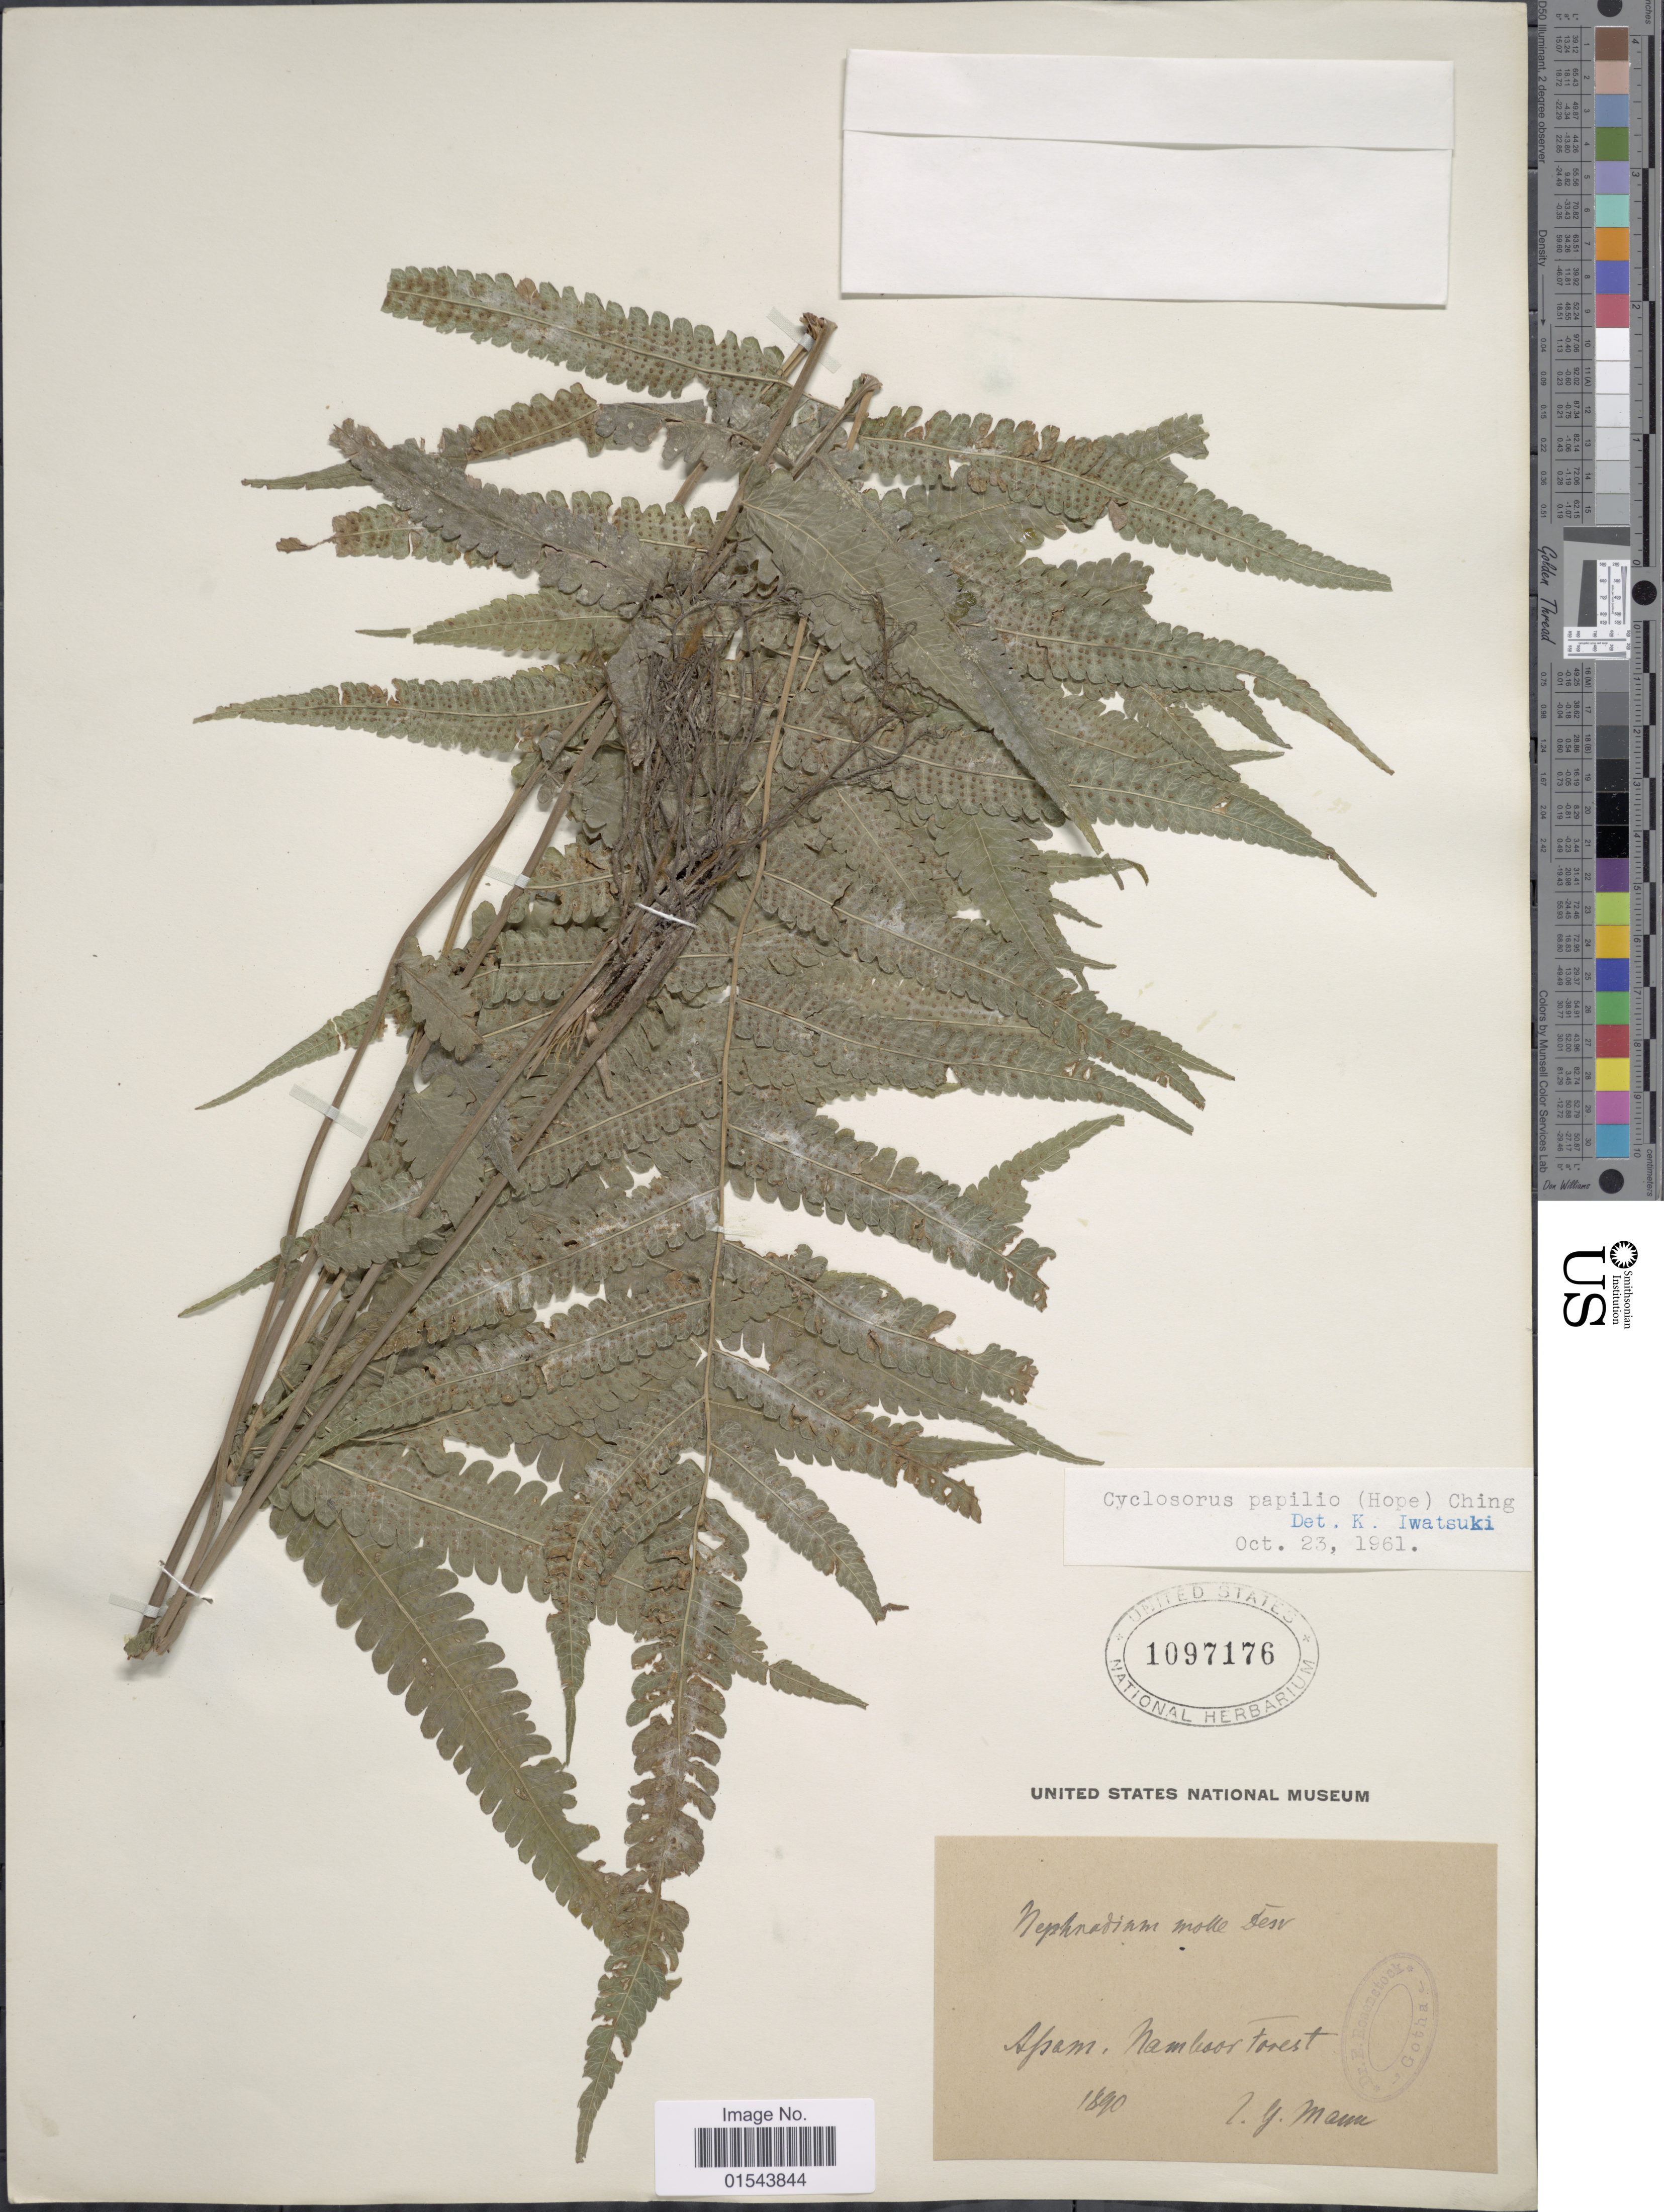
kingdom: Plantae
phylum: Tracheophyta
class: Polypodiopsida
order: Polypodiales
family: Thelypteridaceae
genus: Christella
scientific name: Christella papilio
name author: (C. Hope) Ching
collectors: G. Mann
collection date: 1890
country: India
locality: Assam, Namkoor Forest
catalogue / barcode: US 1097176